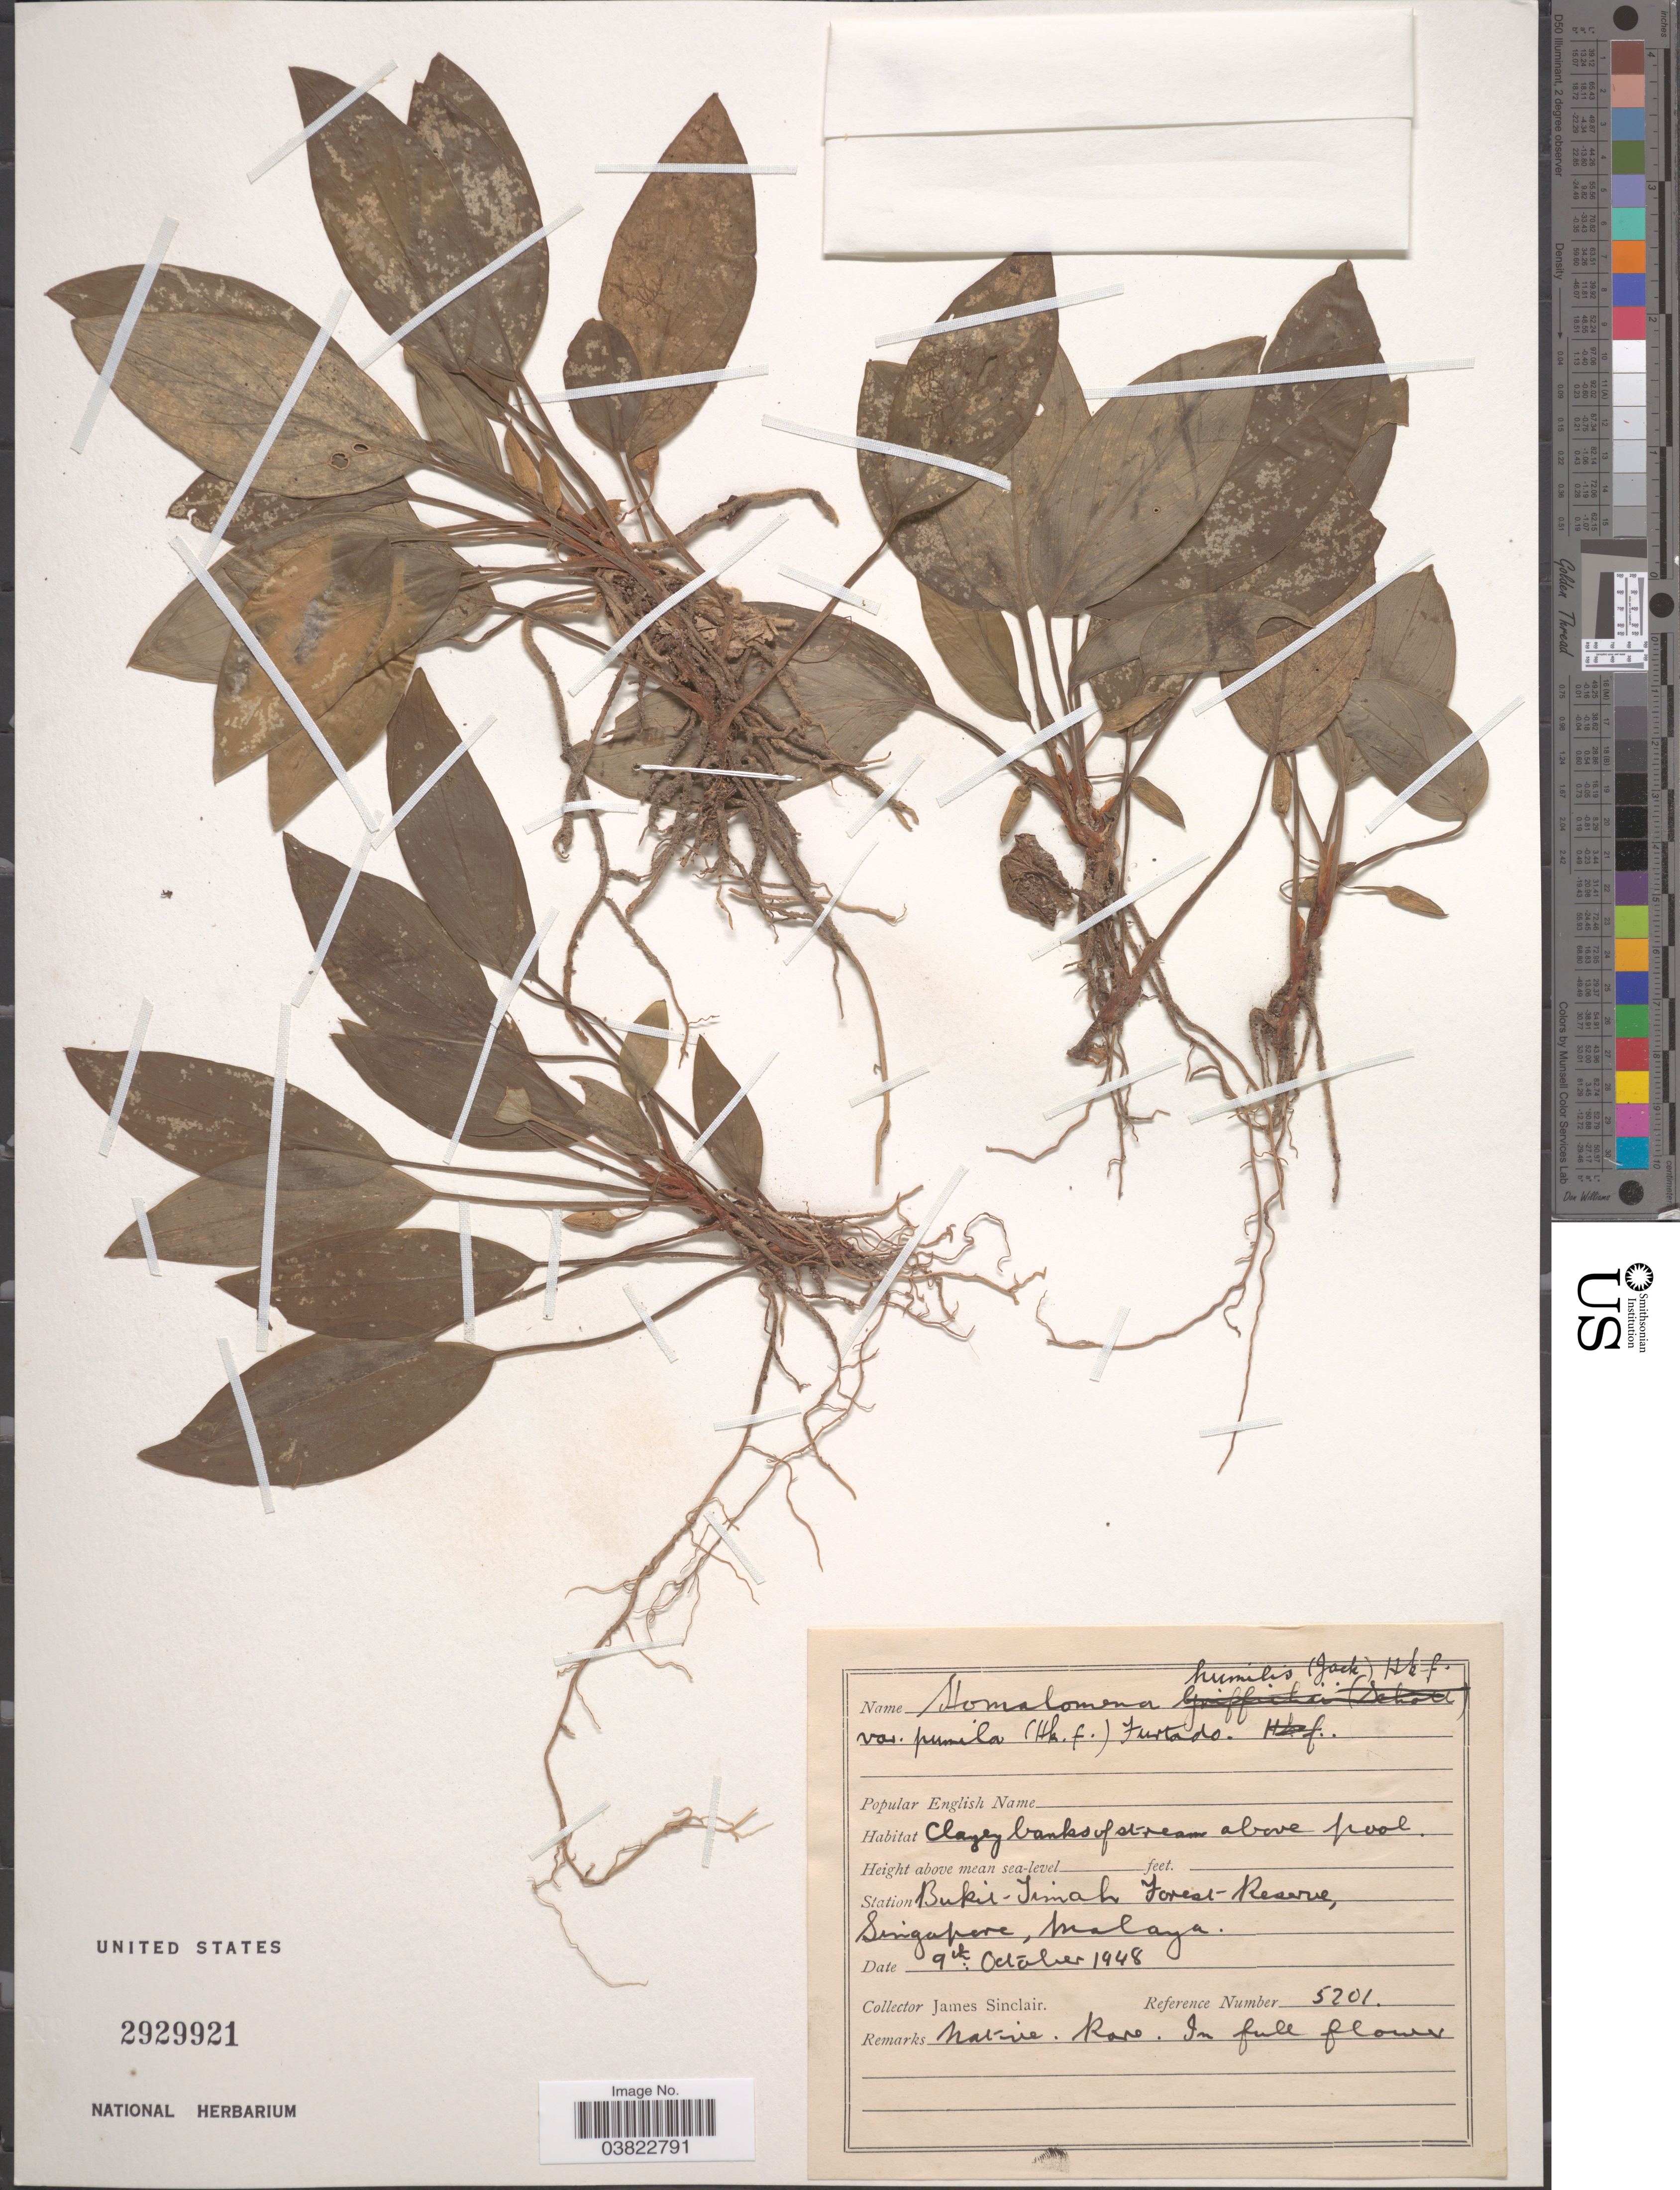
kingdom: Plantae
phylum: Tracheophyta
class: Liliopsida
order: Alismatales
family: Araceae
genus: Homalomena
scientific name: Homalomena humilis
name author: (Jack) Hook. f.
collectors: J. Sinclair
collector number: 5201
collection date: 1948-10-09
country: Singapore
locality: Station Buki-Timah Forest Reserve, Malaya.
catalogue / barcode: US 2929921